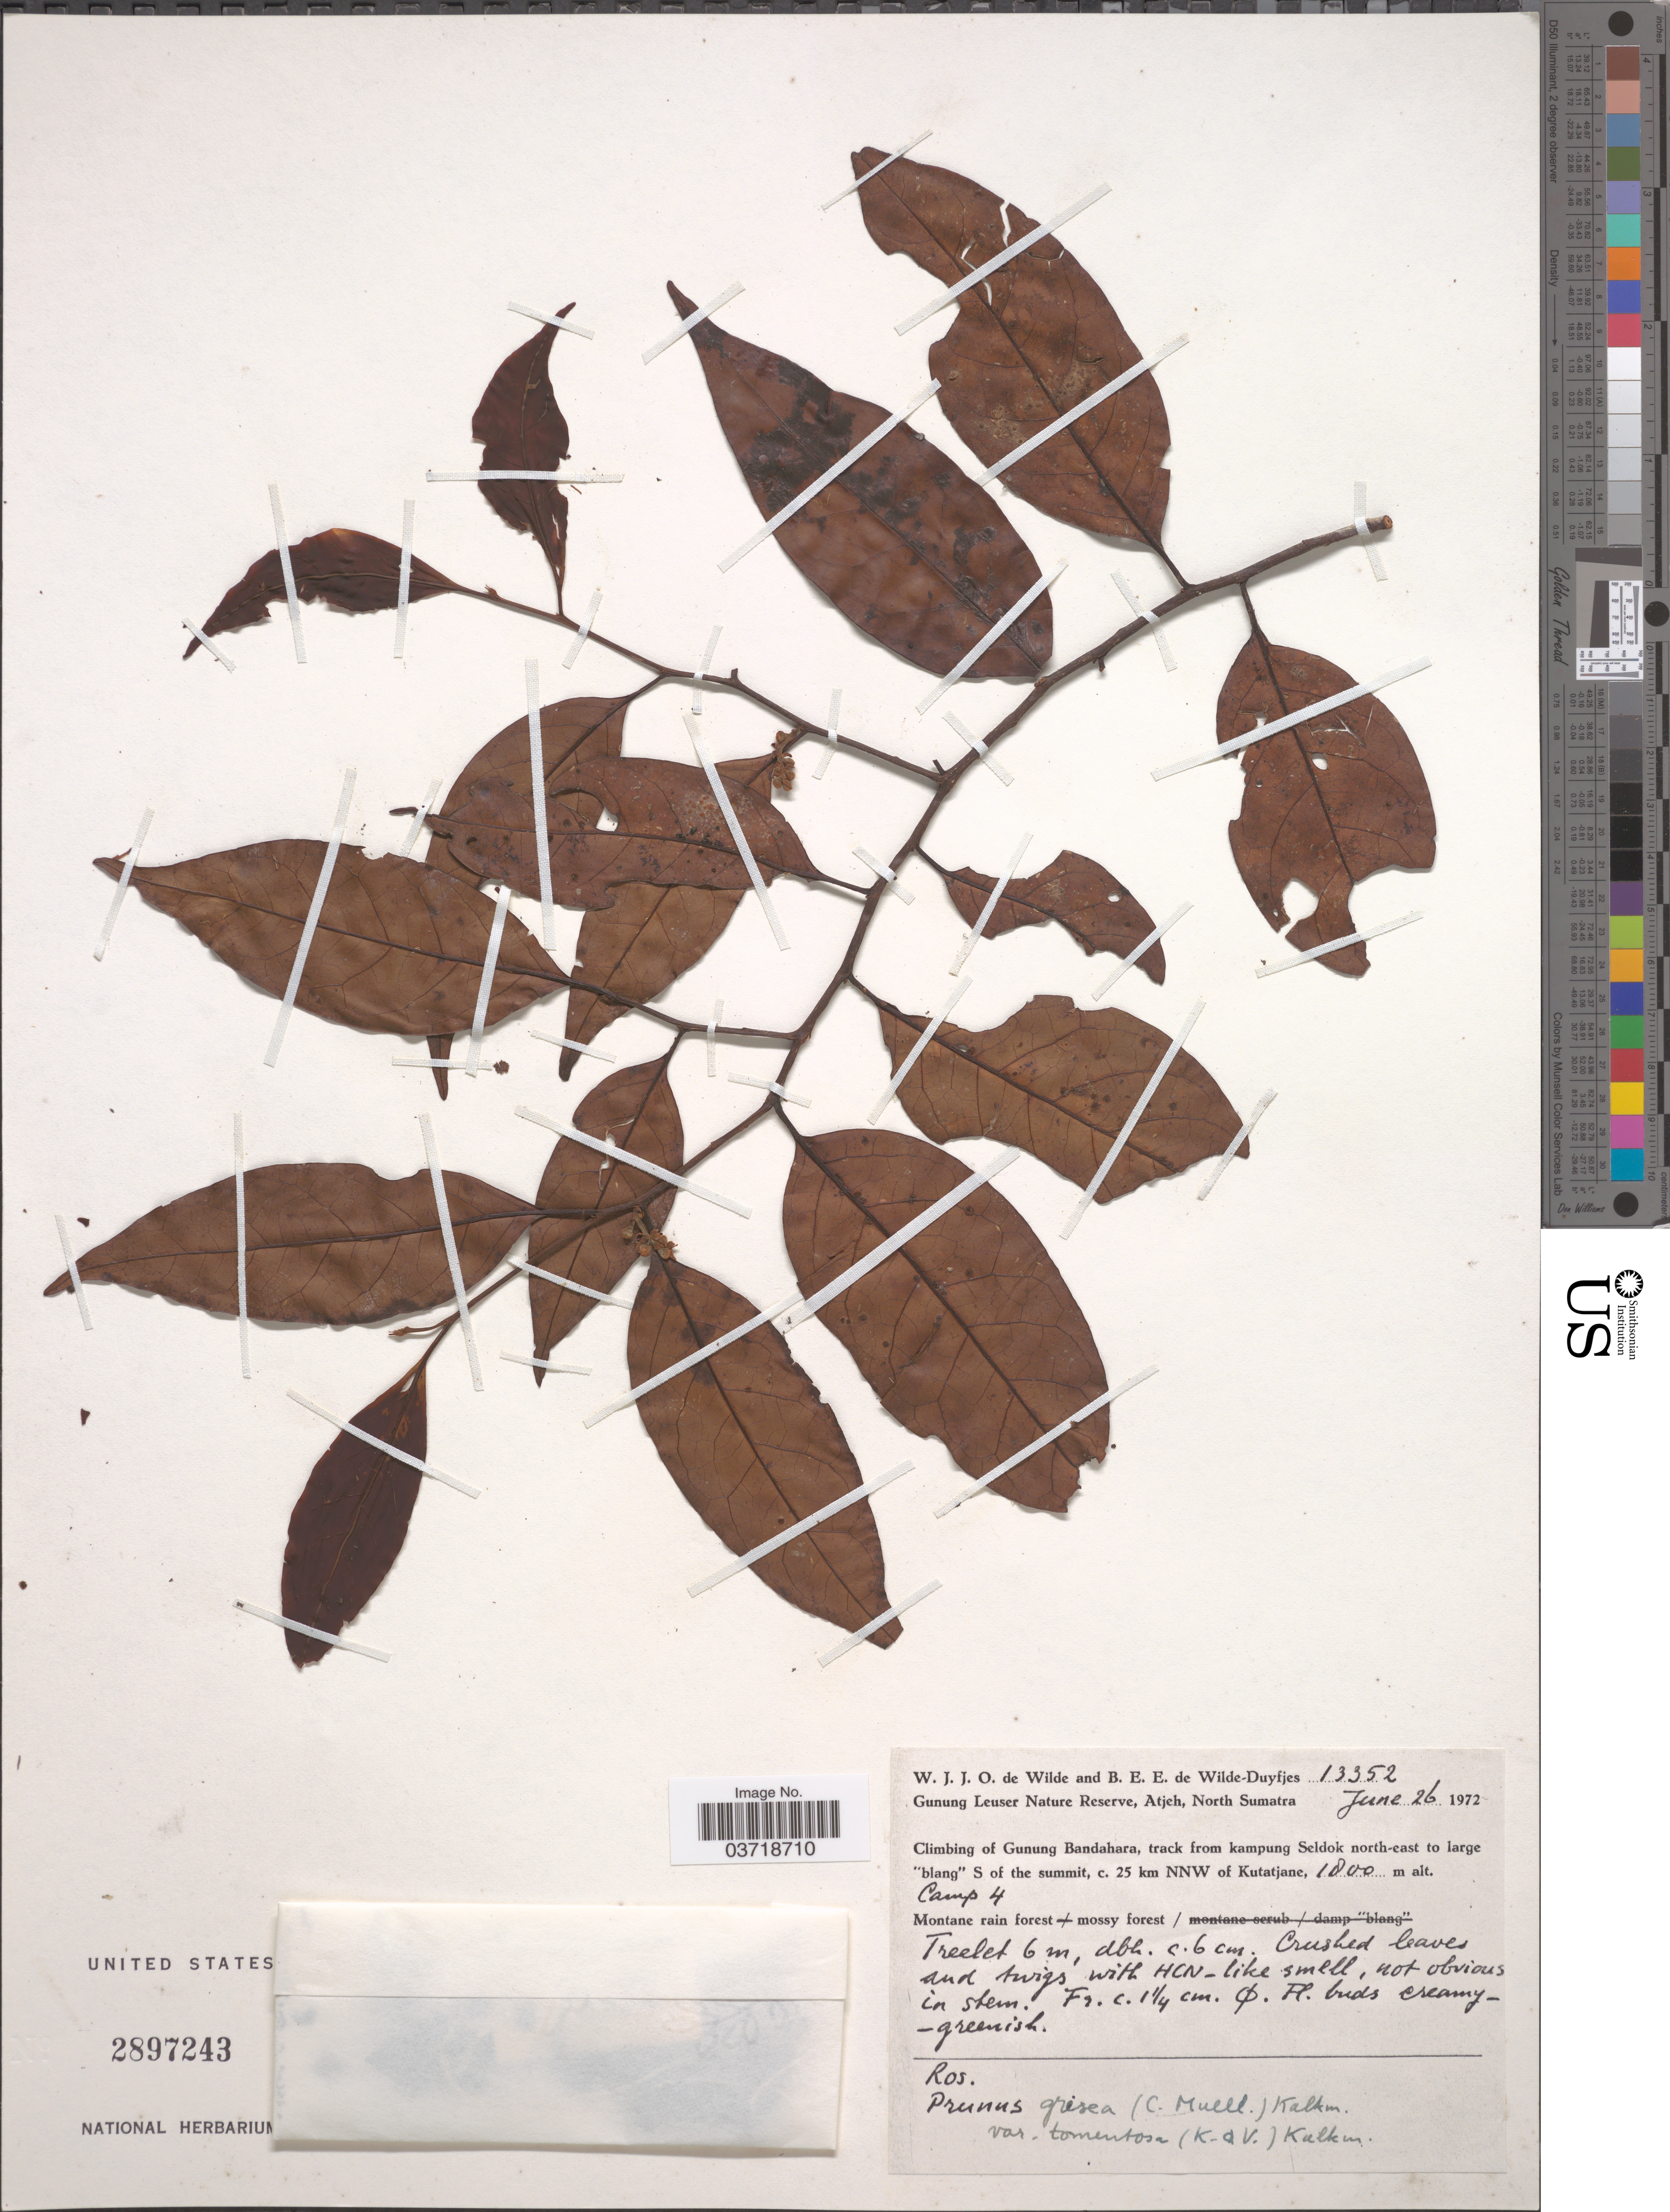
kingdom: Plantae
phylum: Tracheophyta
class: Magnoliopsida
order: Rosales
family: Rosaceae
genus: Prunus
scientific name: Prunus grisea var. tomentosa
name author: (Koord. & Valeton) Kalkman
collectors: W. J. de Wilde & B. E. de Wilde-Duyfjes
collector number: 13352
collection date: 1972-06-26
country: Indonesia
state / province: Sumatra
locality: Gunung Leuser Nature Reserve, Atjeh, North Sumatra. Climbing of Gunung Bandahara, track from kampung Seldok north-east to large "blang" S of the summit, c. 25 km NNW of Kutatjane. Camp 4.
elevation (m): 1800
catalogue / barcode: US 2897243